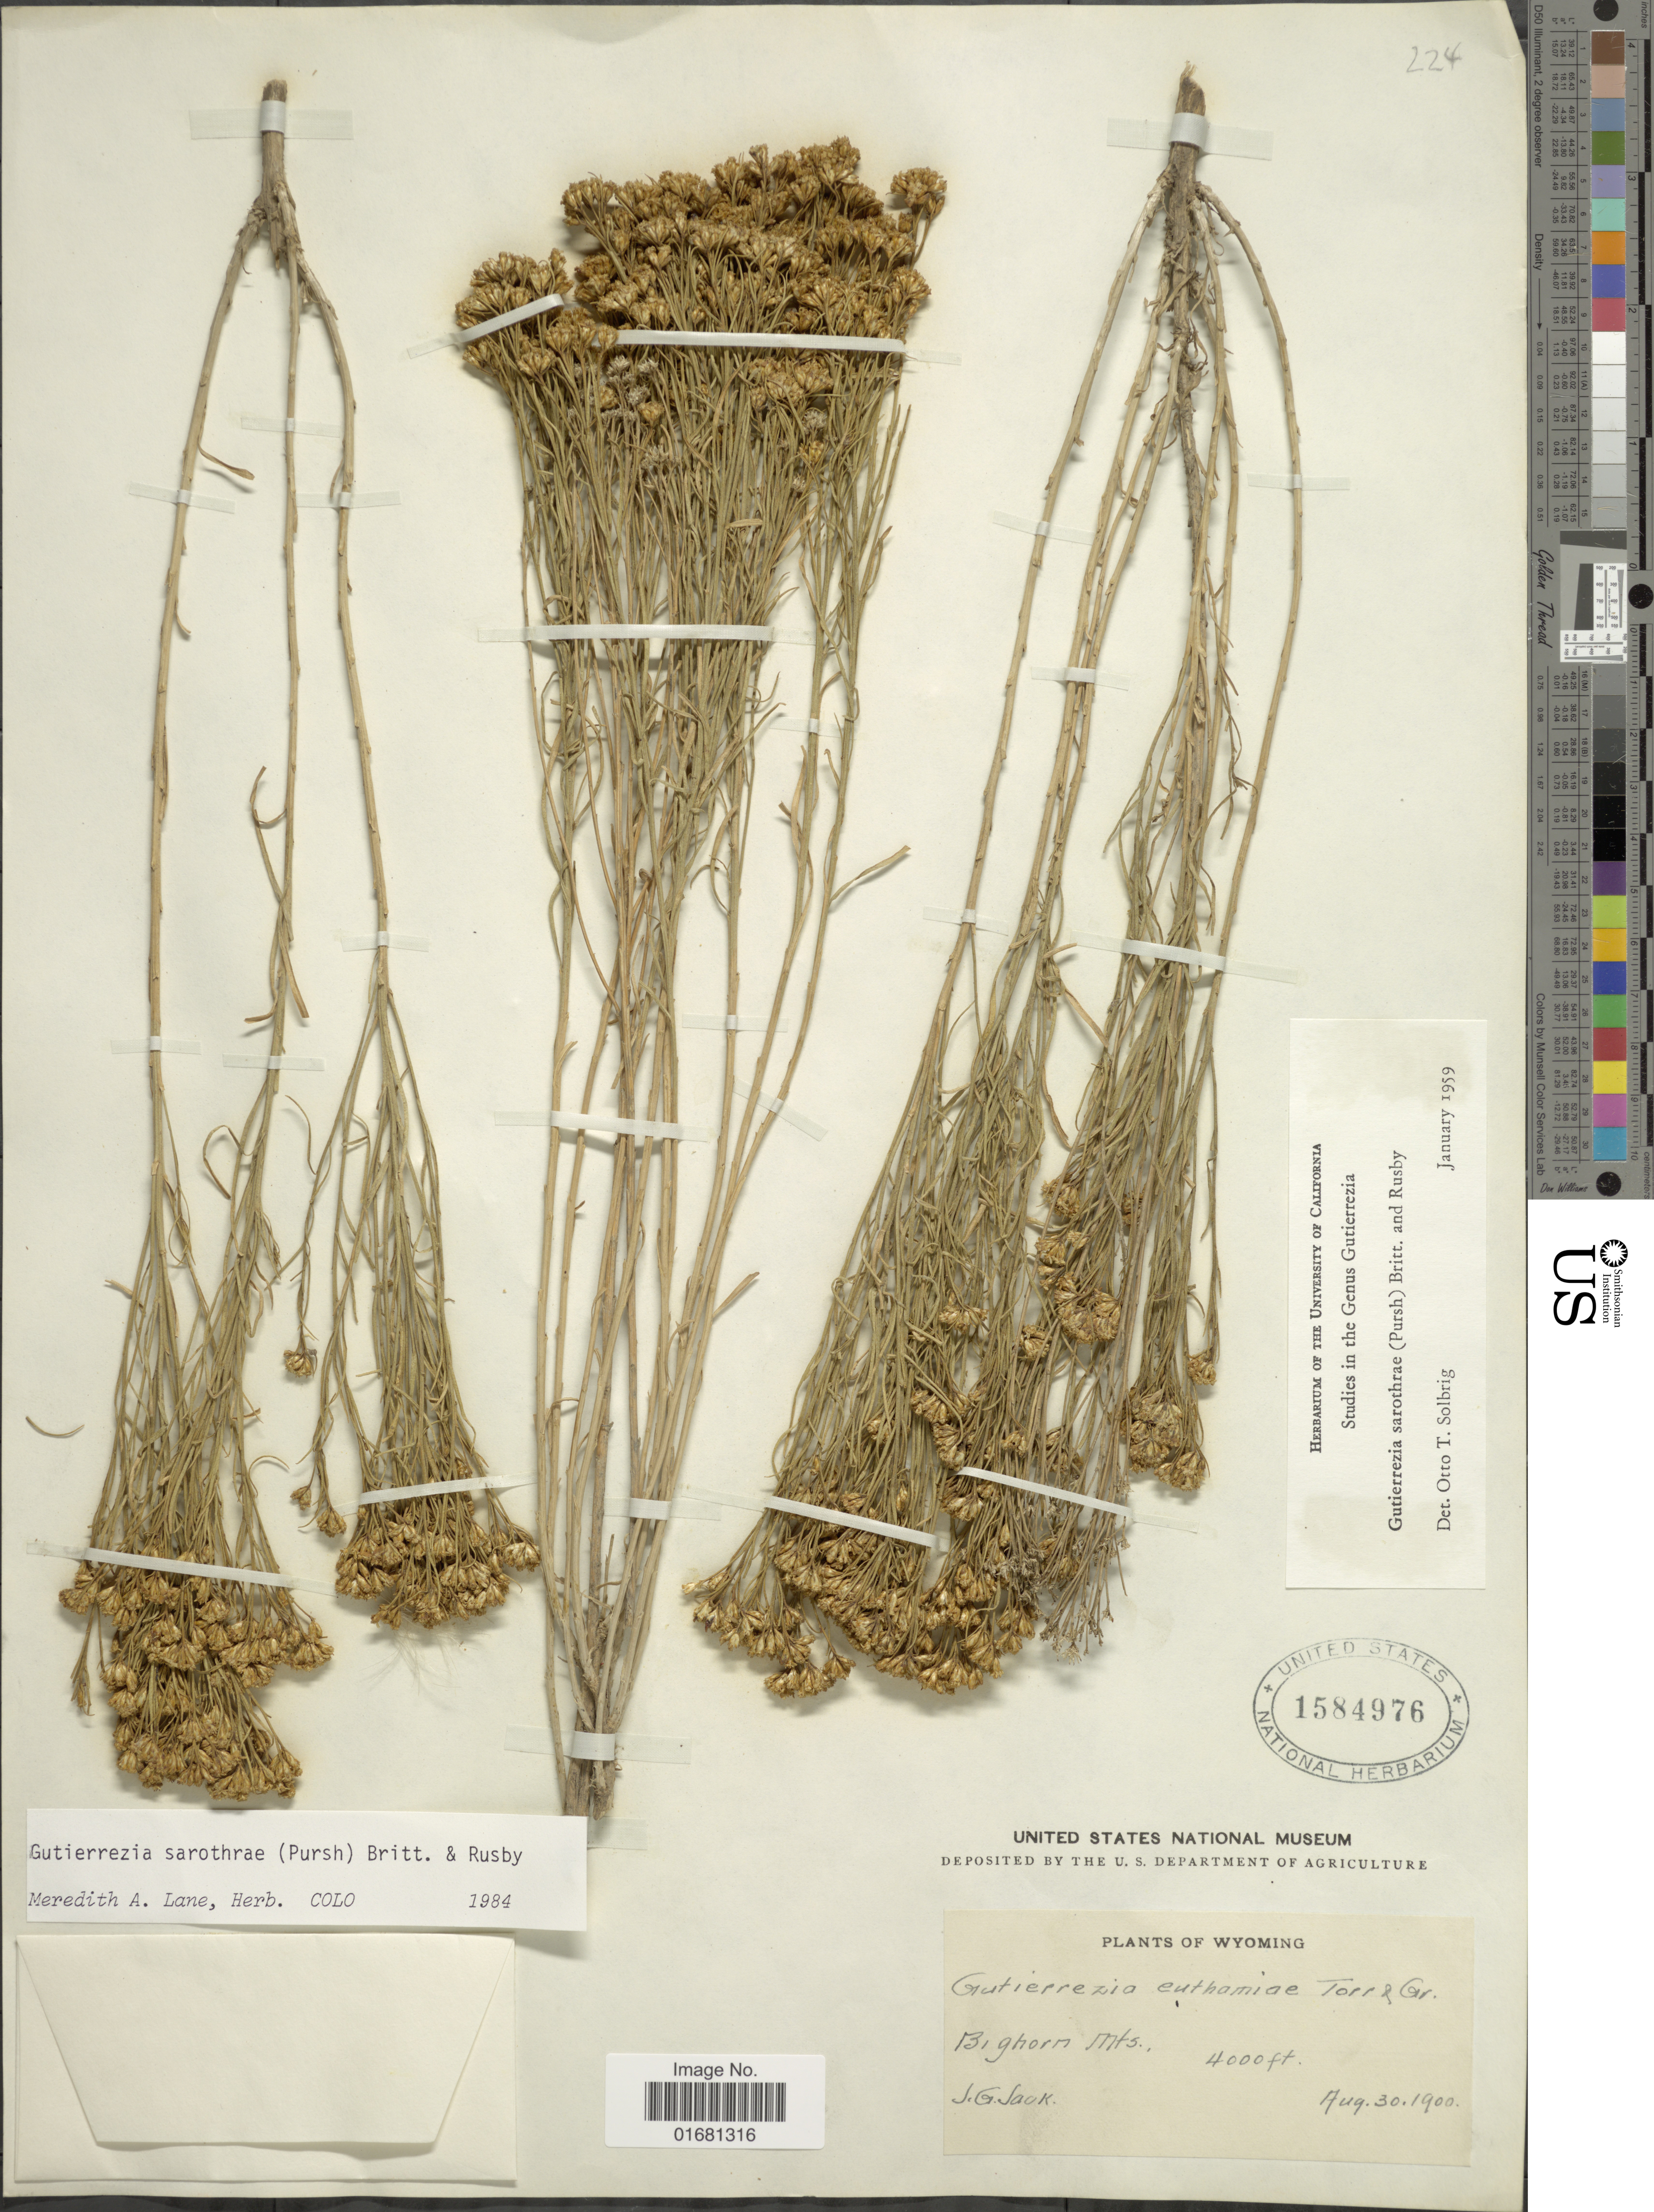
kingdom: Plantae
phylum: Tracheophyta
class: Magnoliopsida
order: Asterales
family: Asteraceae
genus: Gutierrezia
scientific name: Gutierrezia sarothrae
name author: (Pursh) Britton & Rusby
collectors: J. G. Jack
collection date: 1900-08-30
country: United States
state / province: Wyoming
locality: Bighorn Mts.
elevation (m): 1219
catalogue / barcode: US 1584976